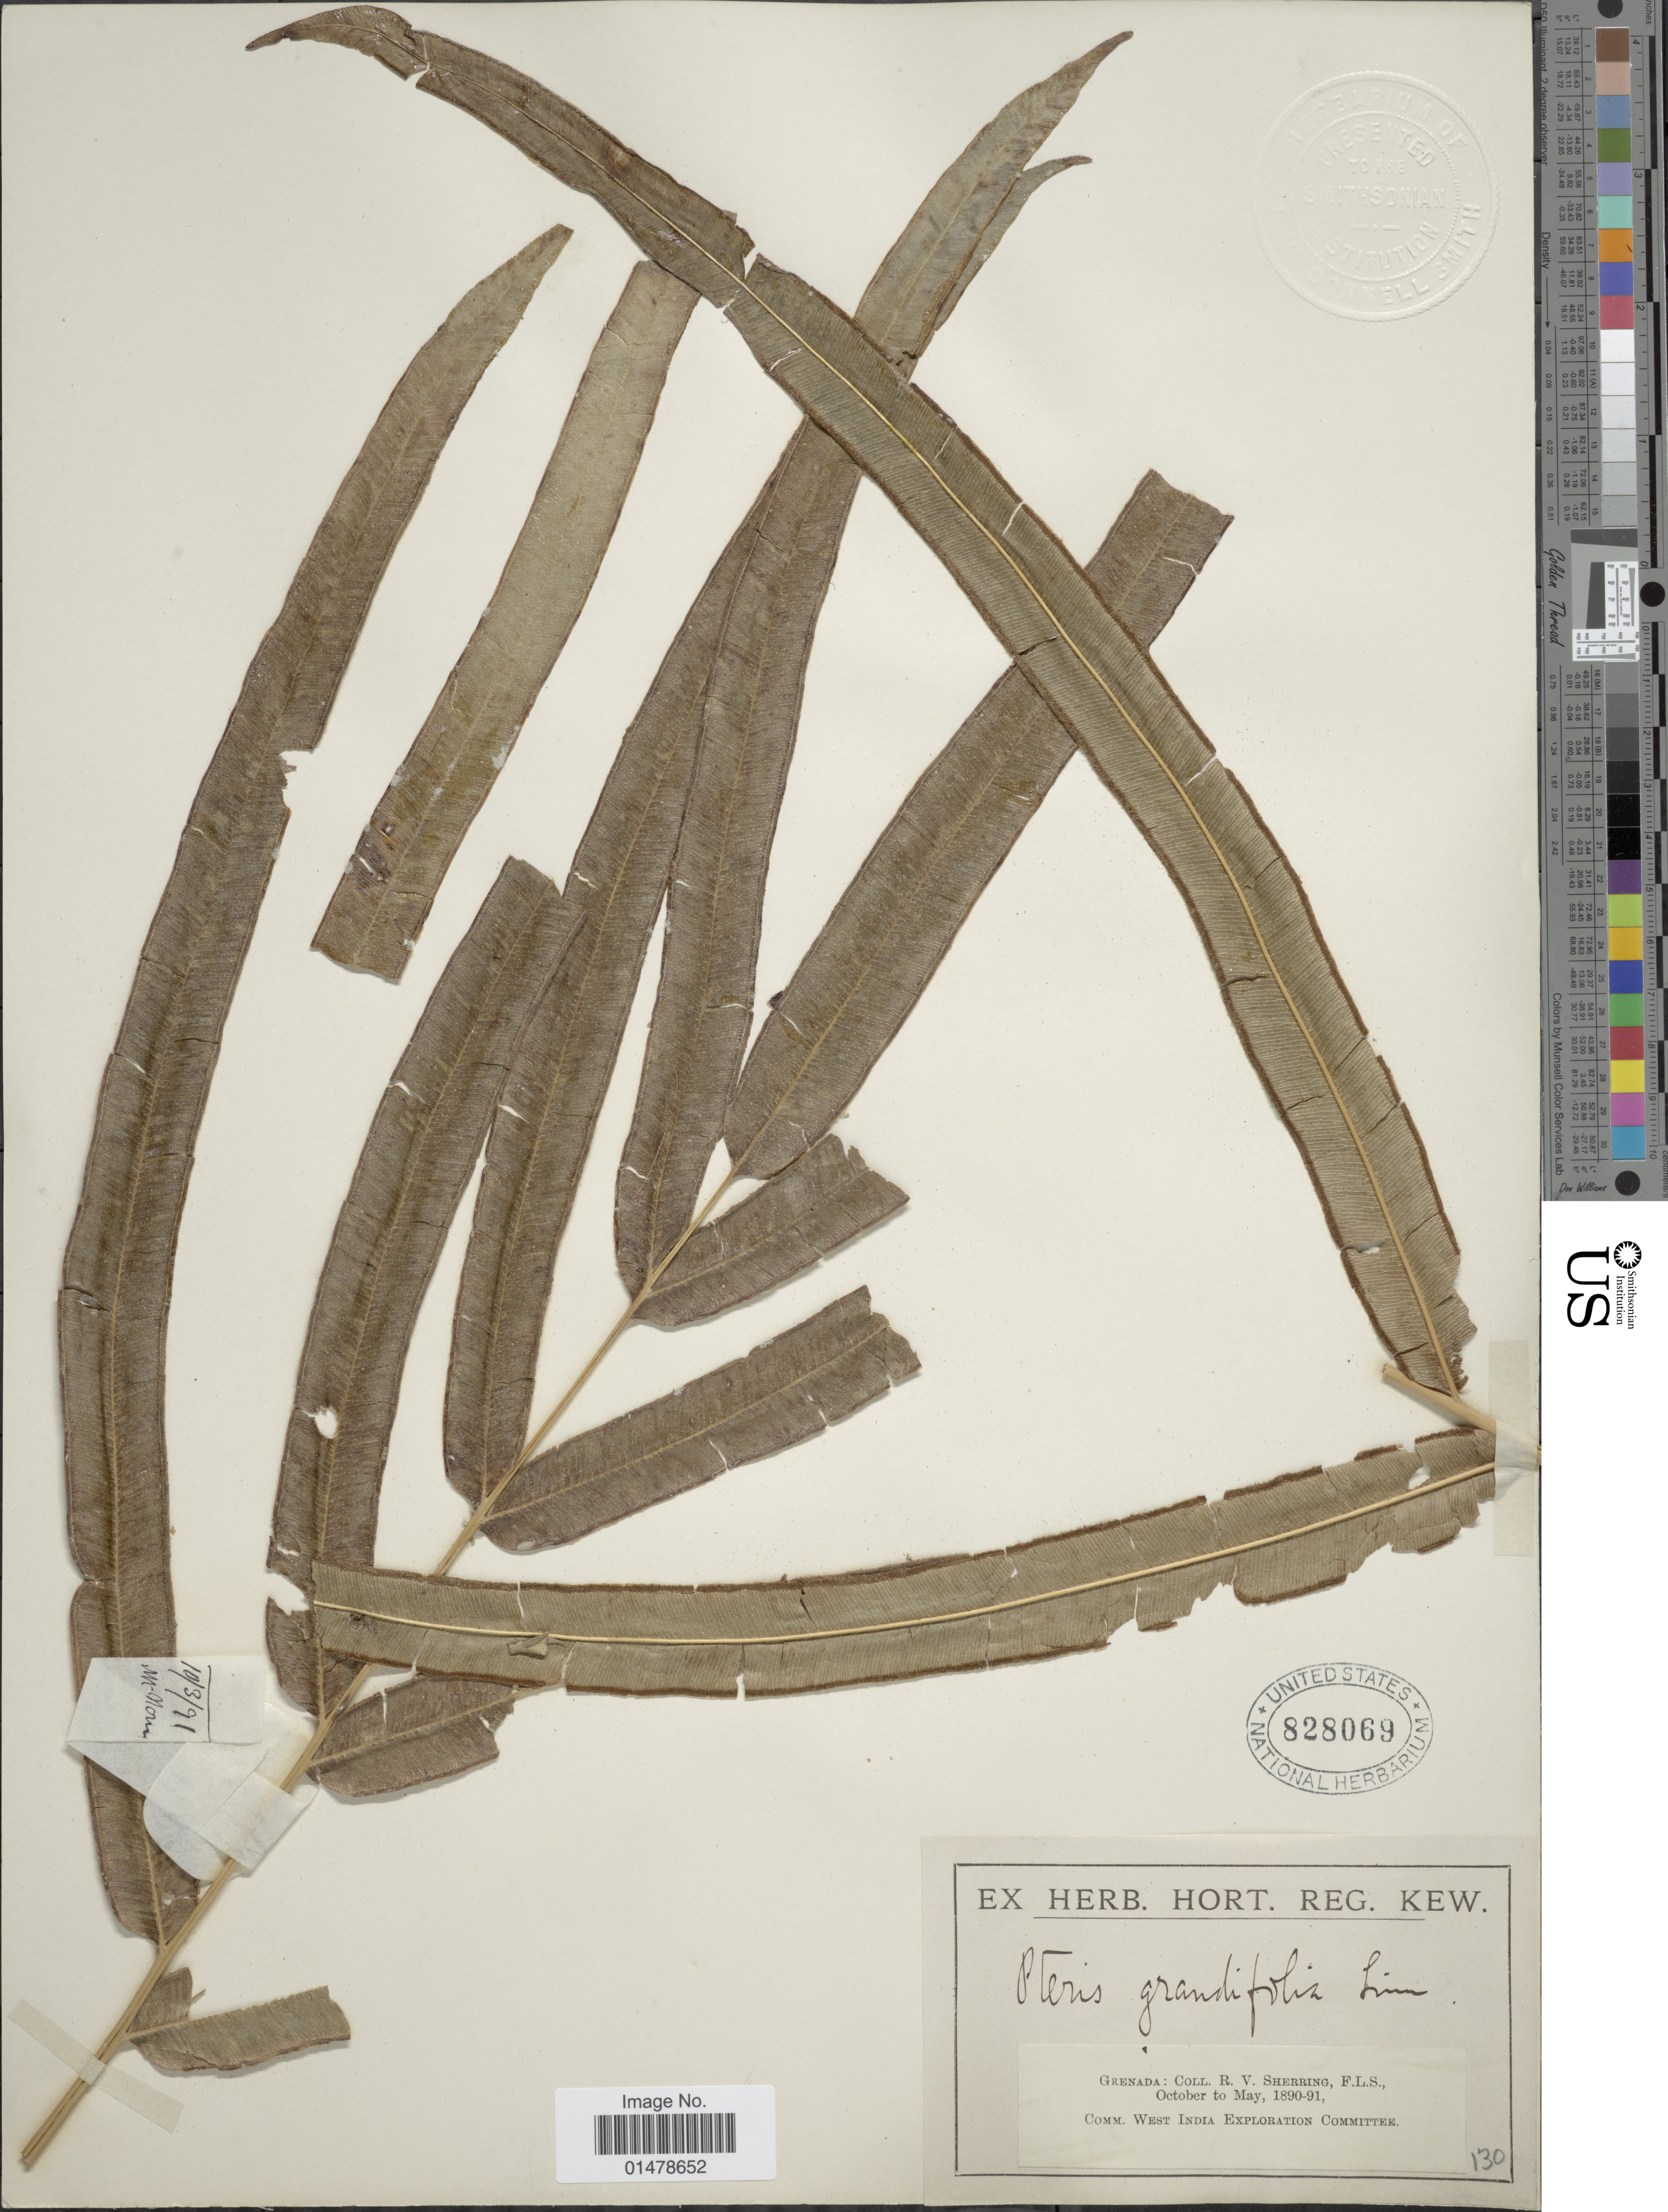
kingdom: Plantae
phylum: Tracheophyta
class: Polypodiopsida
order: Polypodiales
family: Pteridaceae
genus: Pteris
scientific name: Pteris grandifolia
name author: L.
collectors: R. Sherring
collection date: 1890-10/1891-05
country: Grenada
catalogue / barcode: US 828069